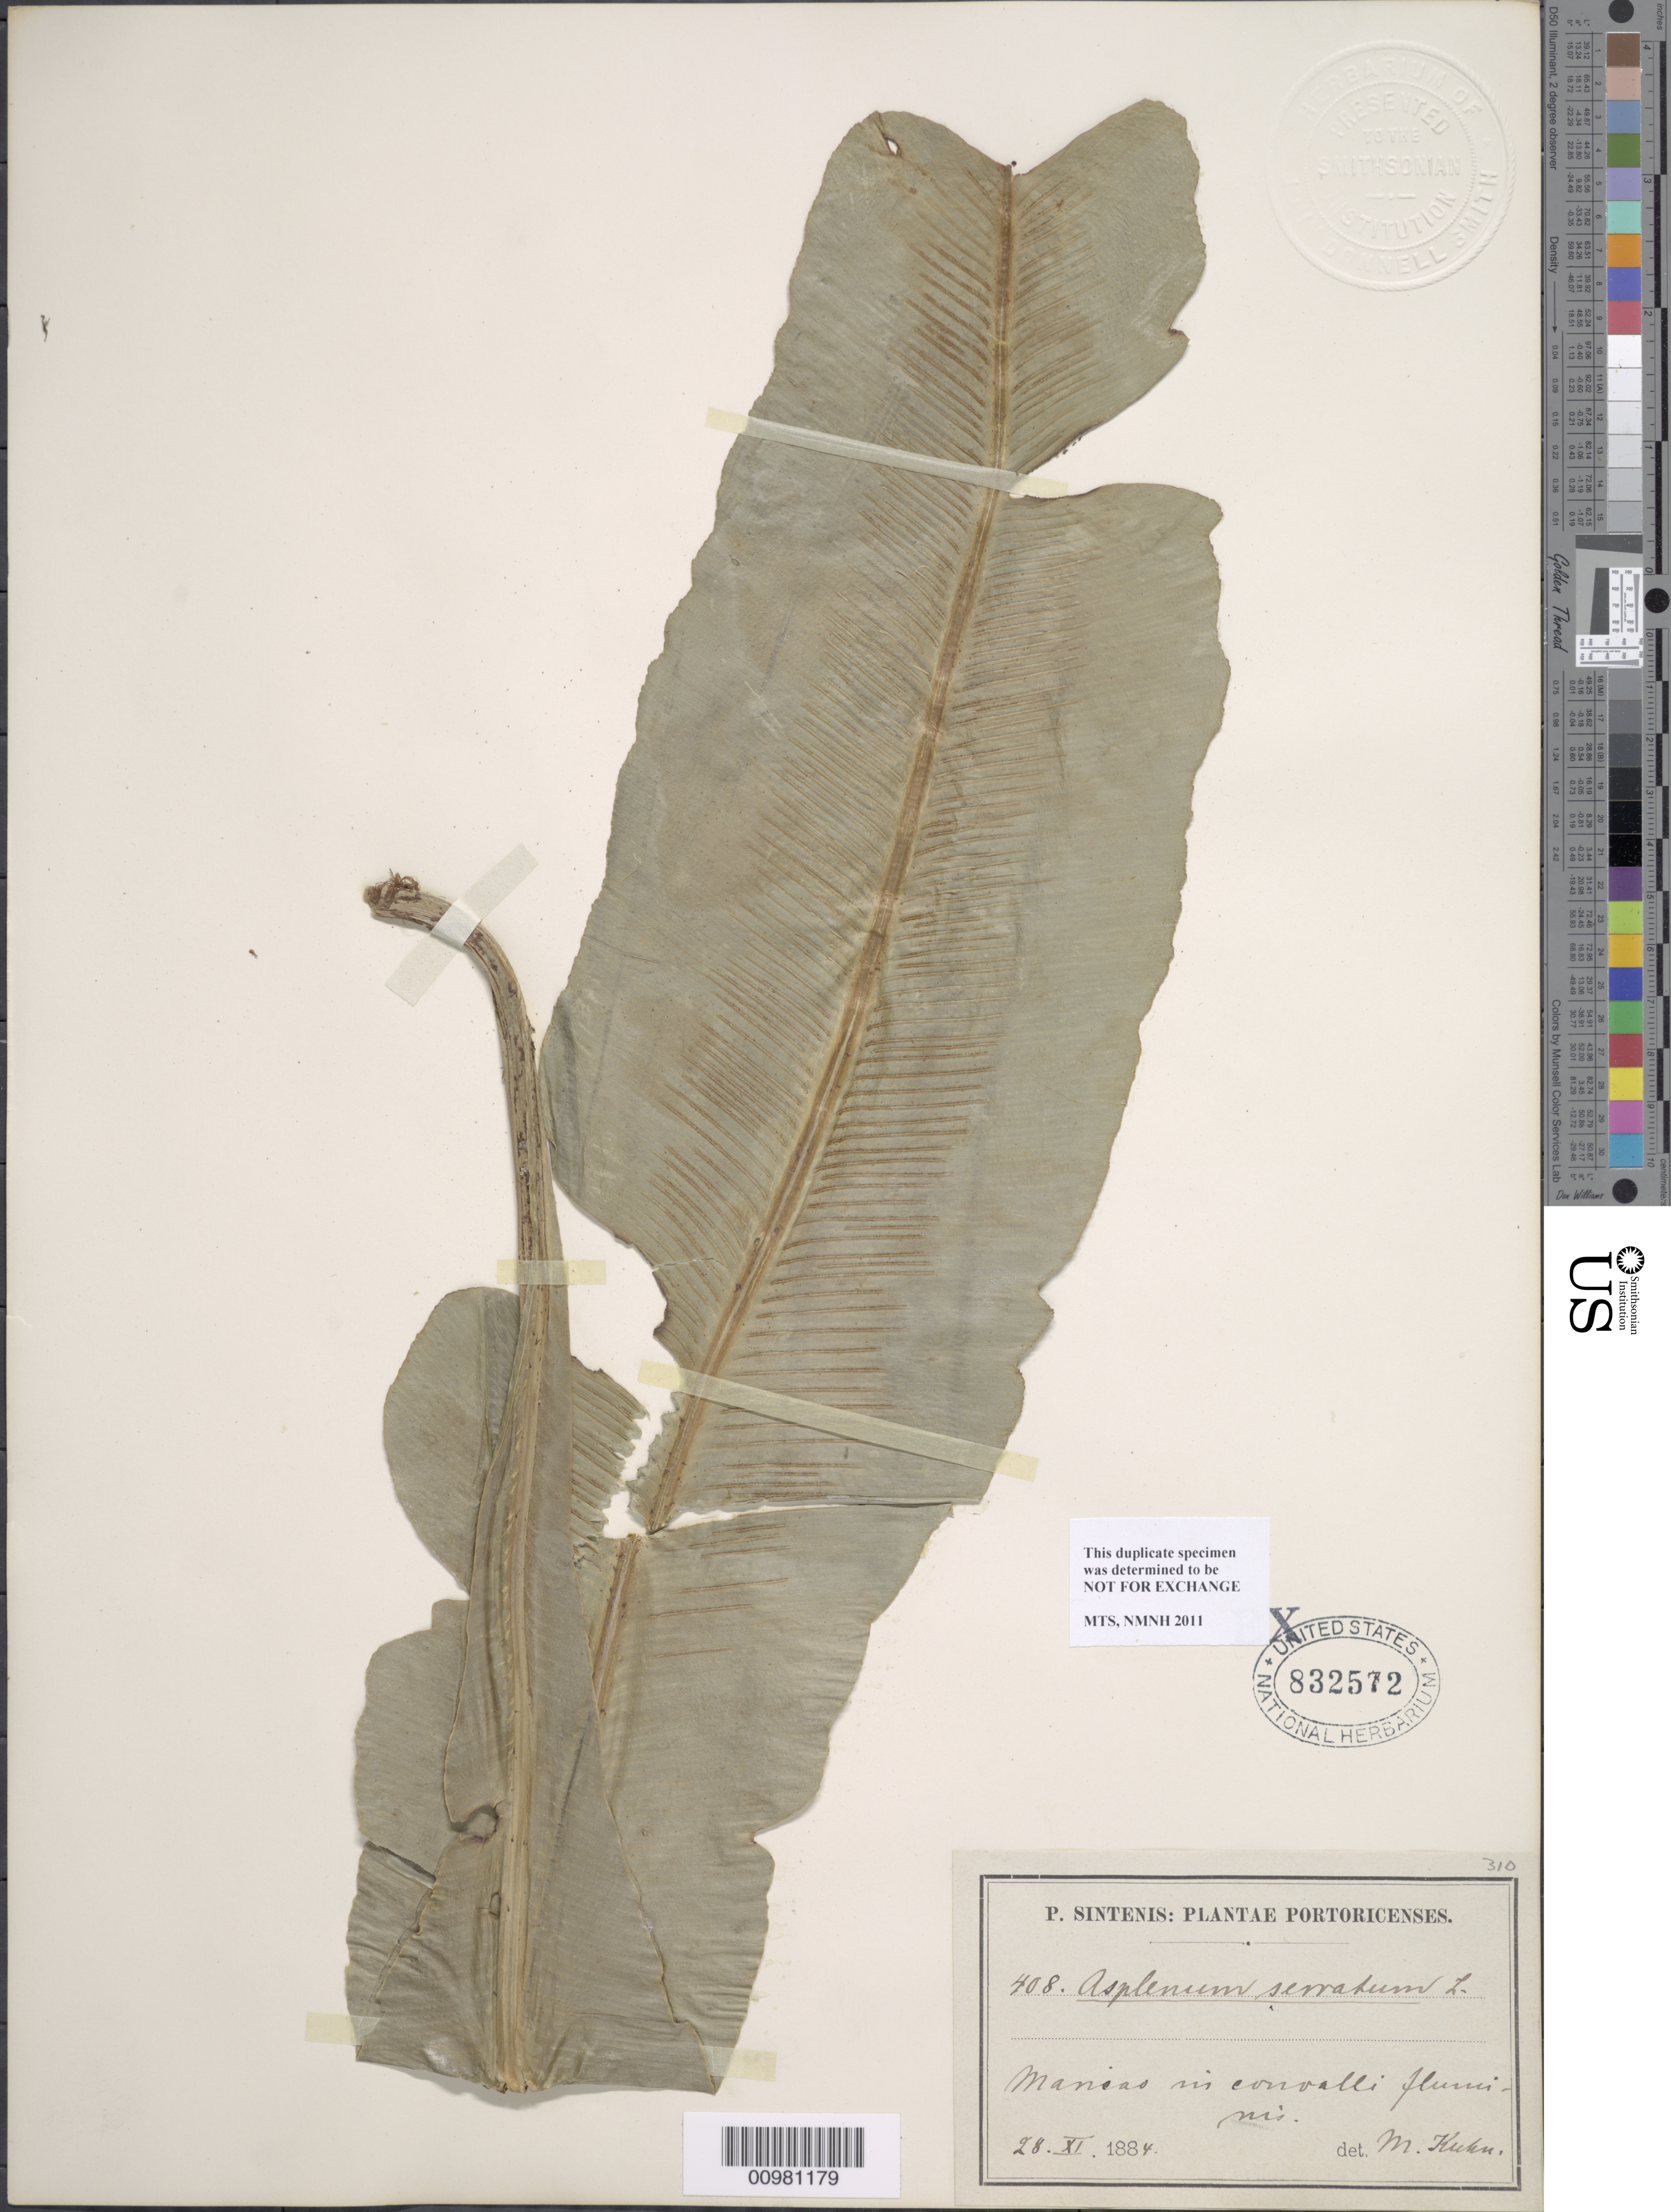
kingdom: Plantae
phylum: Tracheophyta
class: Polypodiopsida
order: Polypodiales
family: Aspleniaceae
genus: Asplenium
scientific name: Asplenium serratum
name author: L.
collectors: P. Sintenis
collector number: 408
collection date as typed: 28 Nov 1884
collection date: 1884-11-28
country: Puerto Rico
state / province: Maricao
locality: In convalli fluminis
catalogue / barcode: US 2703150